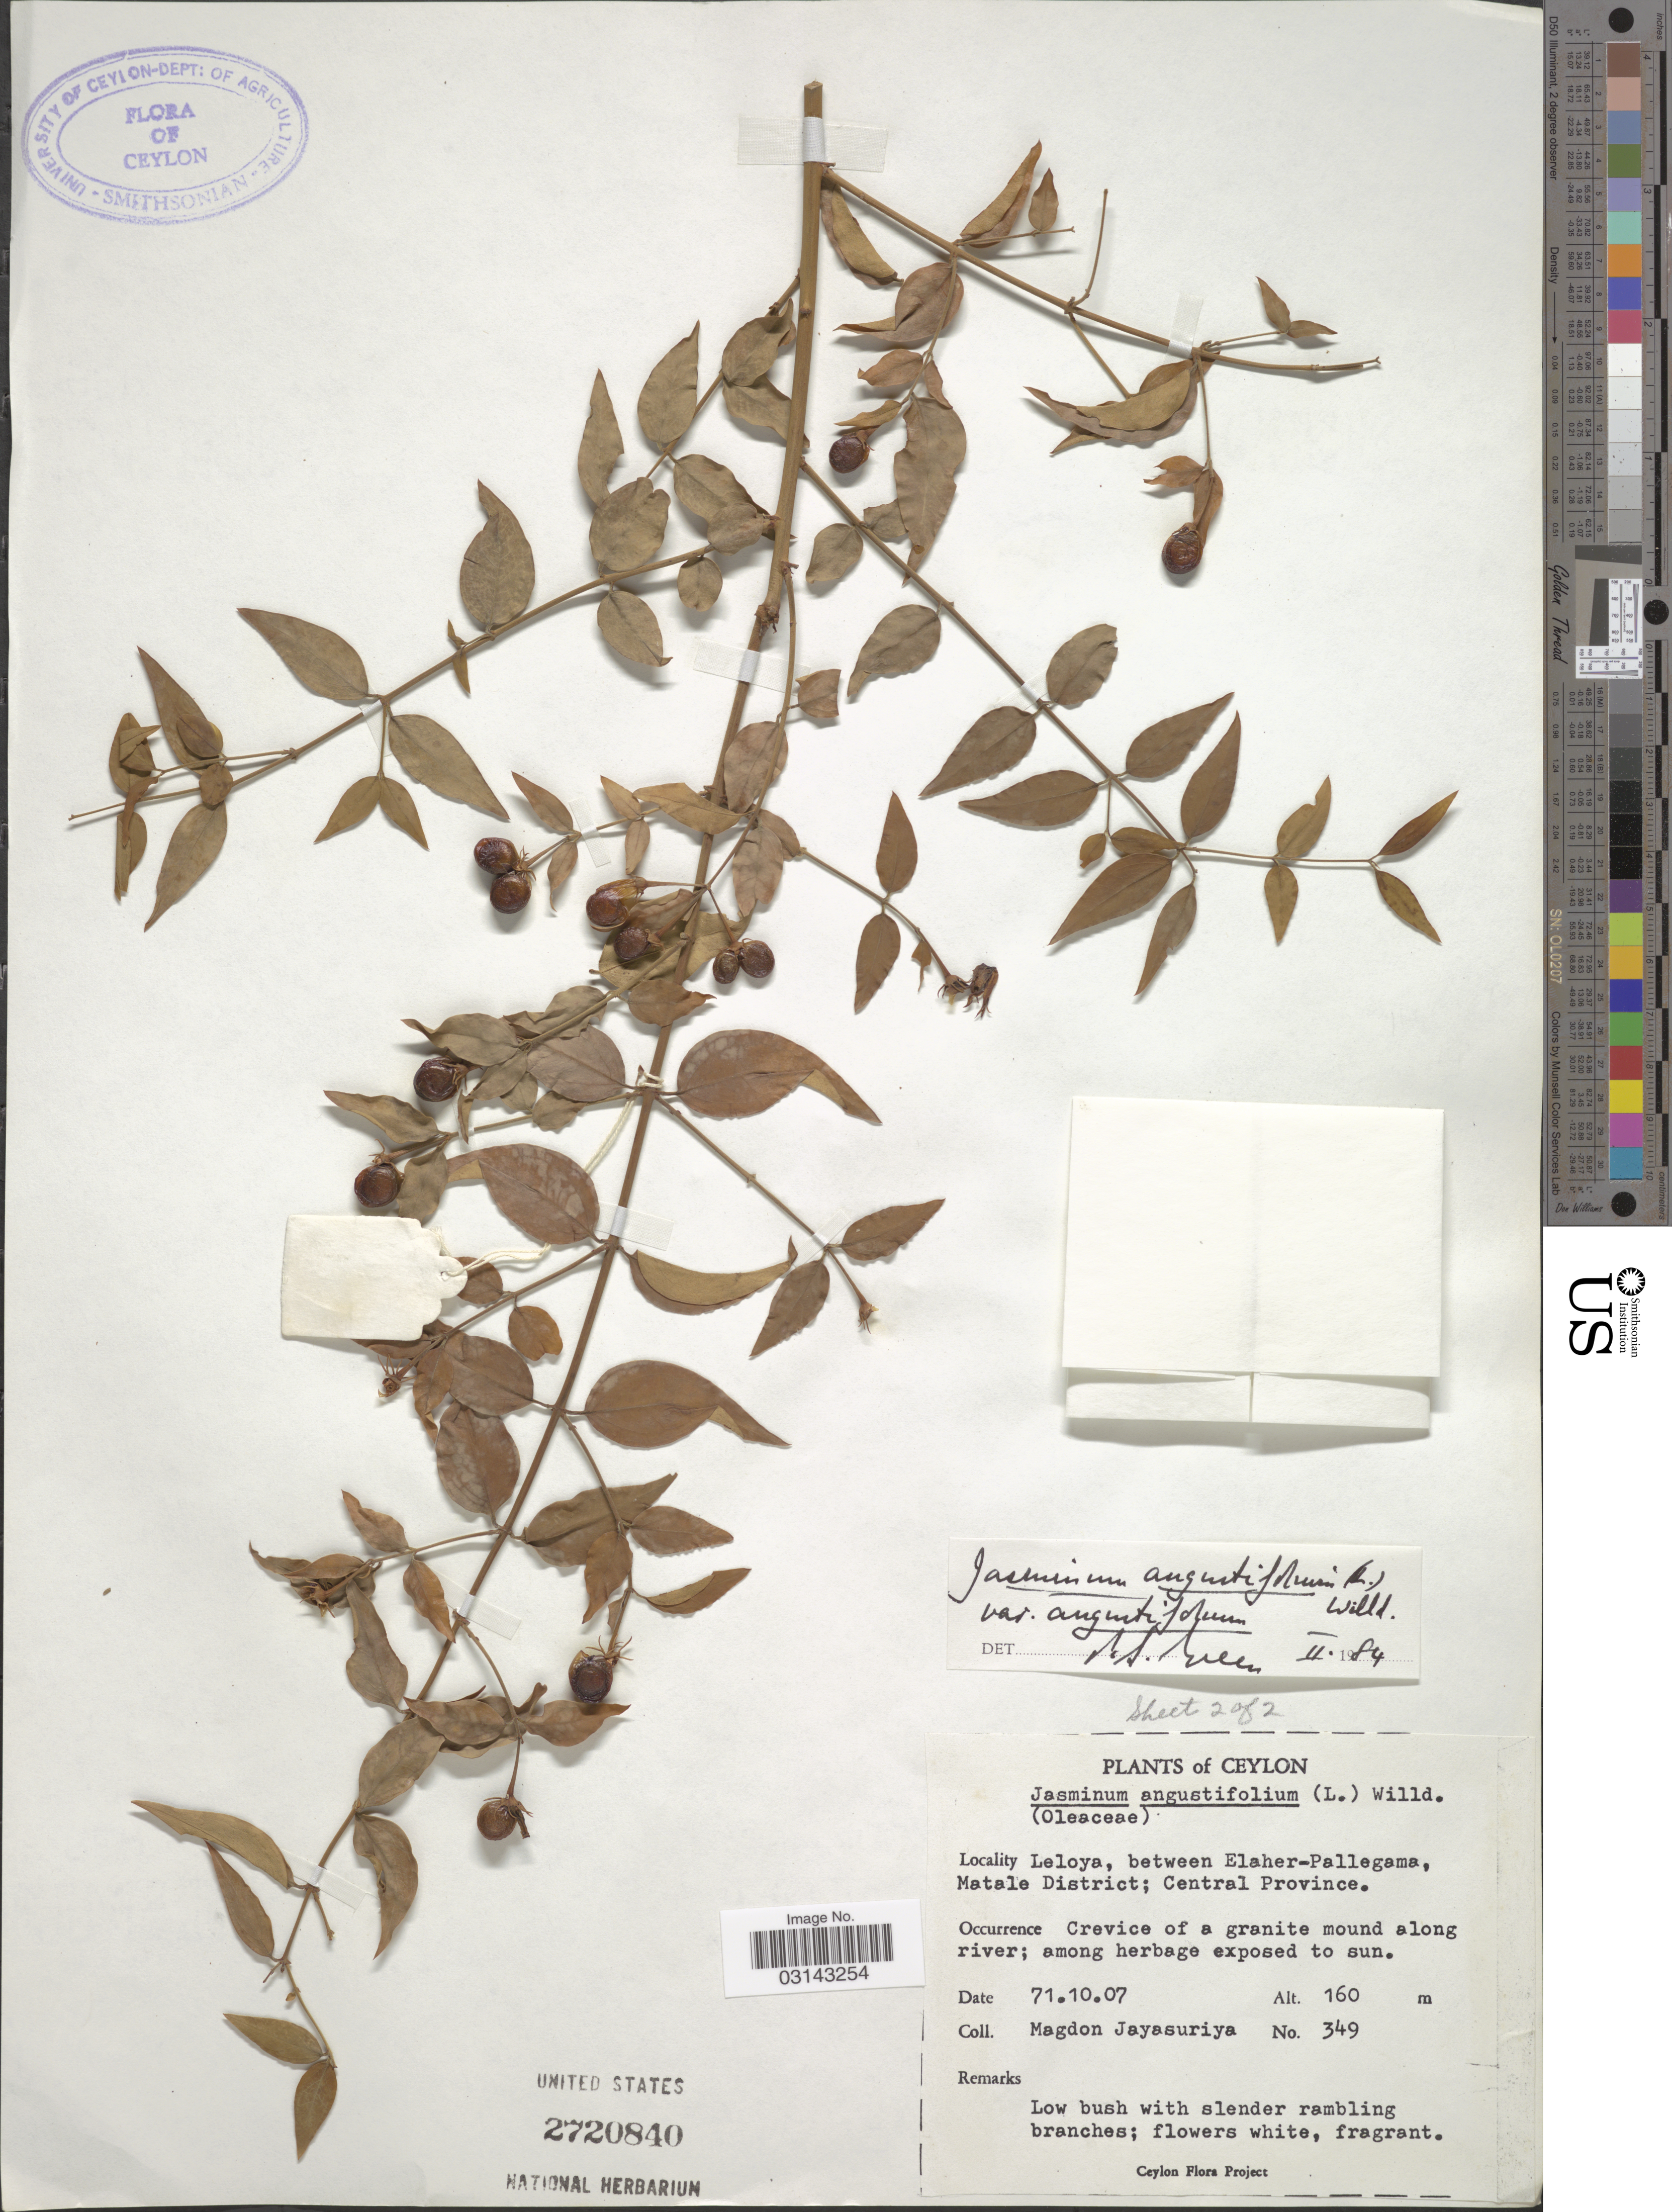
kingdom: Plantae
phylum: Tracheophyta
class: Magnoliopsida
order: Lamiales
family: Oleaceae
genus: Jasminum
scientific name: Jasminum angustifolium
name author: (L.) Willd.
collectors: A. H. Jayasuriya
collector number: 349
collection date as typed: Transcribed d/m/y: 7/10/71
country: Sri Lanka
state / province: Central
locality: Ceylon. Leloya, between Elaher-Pallegama, Matale District.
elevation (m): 160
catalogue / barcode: US 2720840